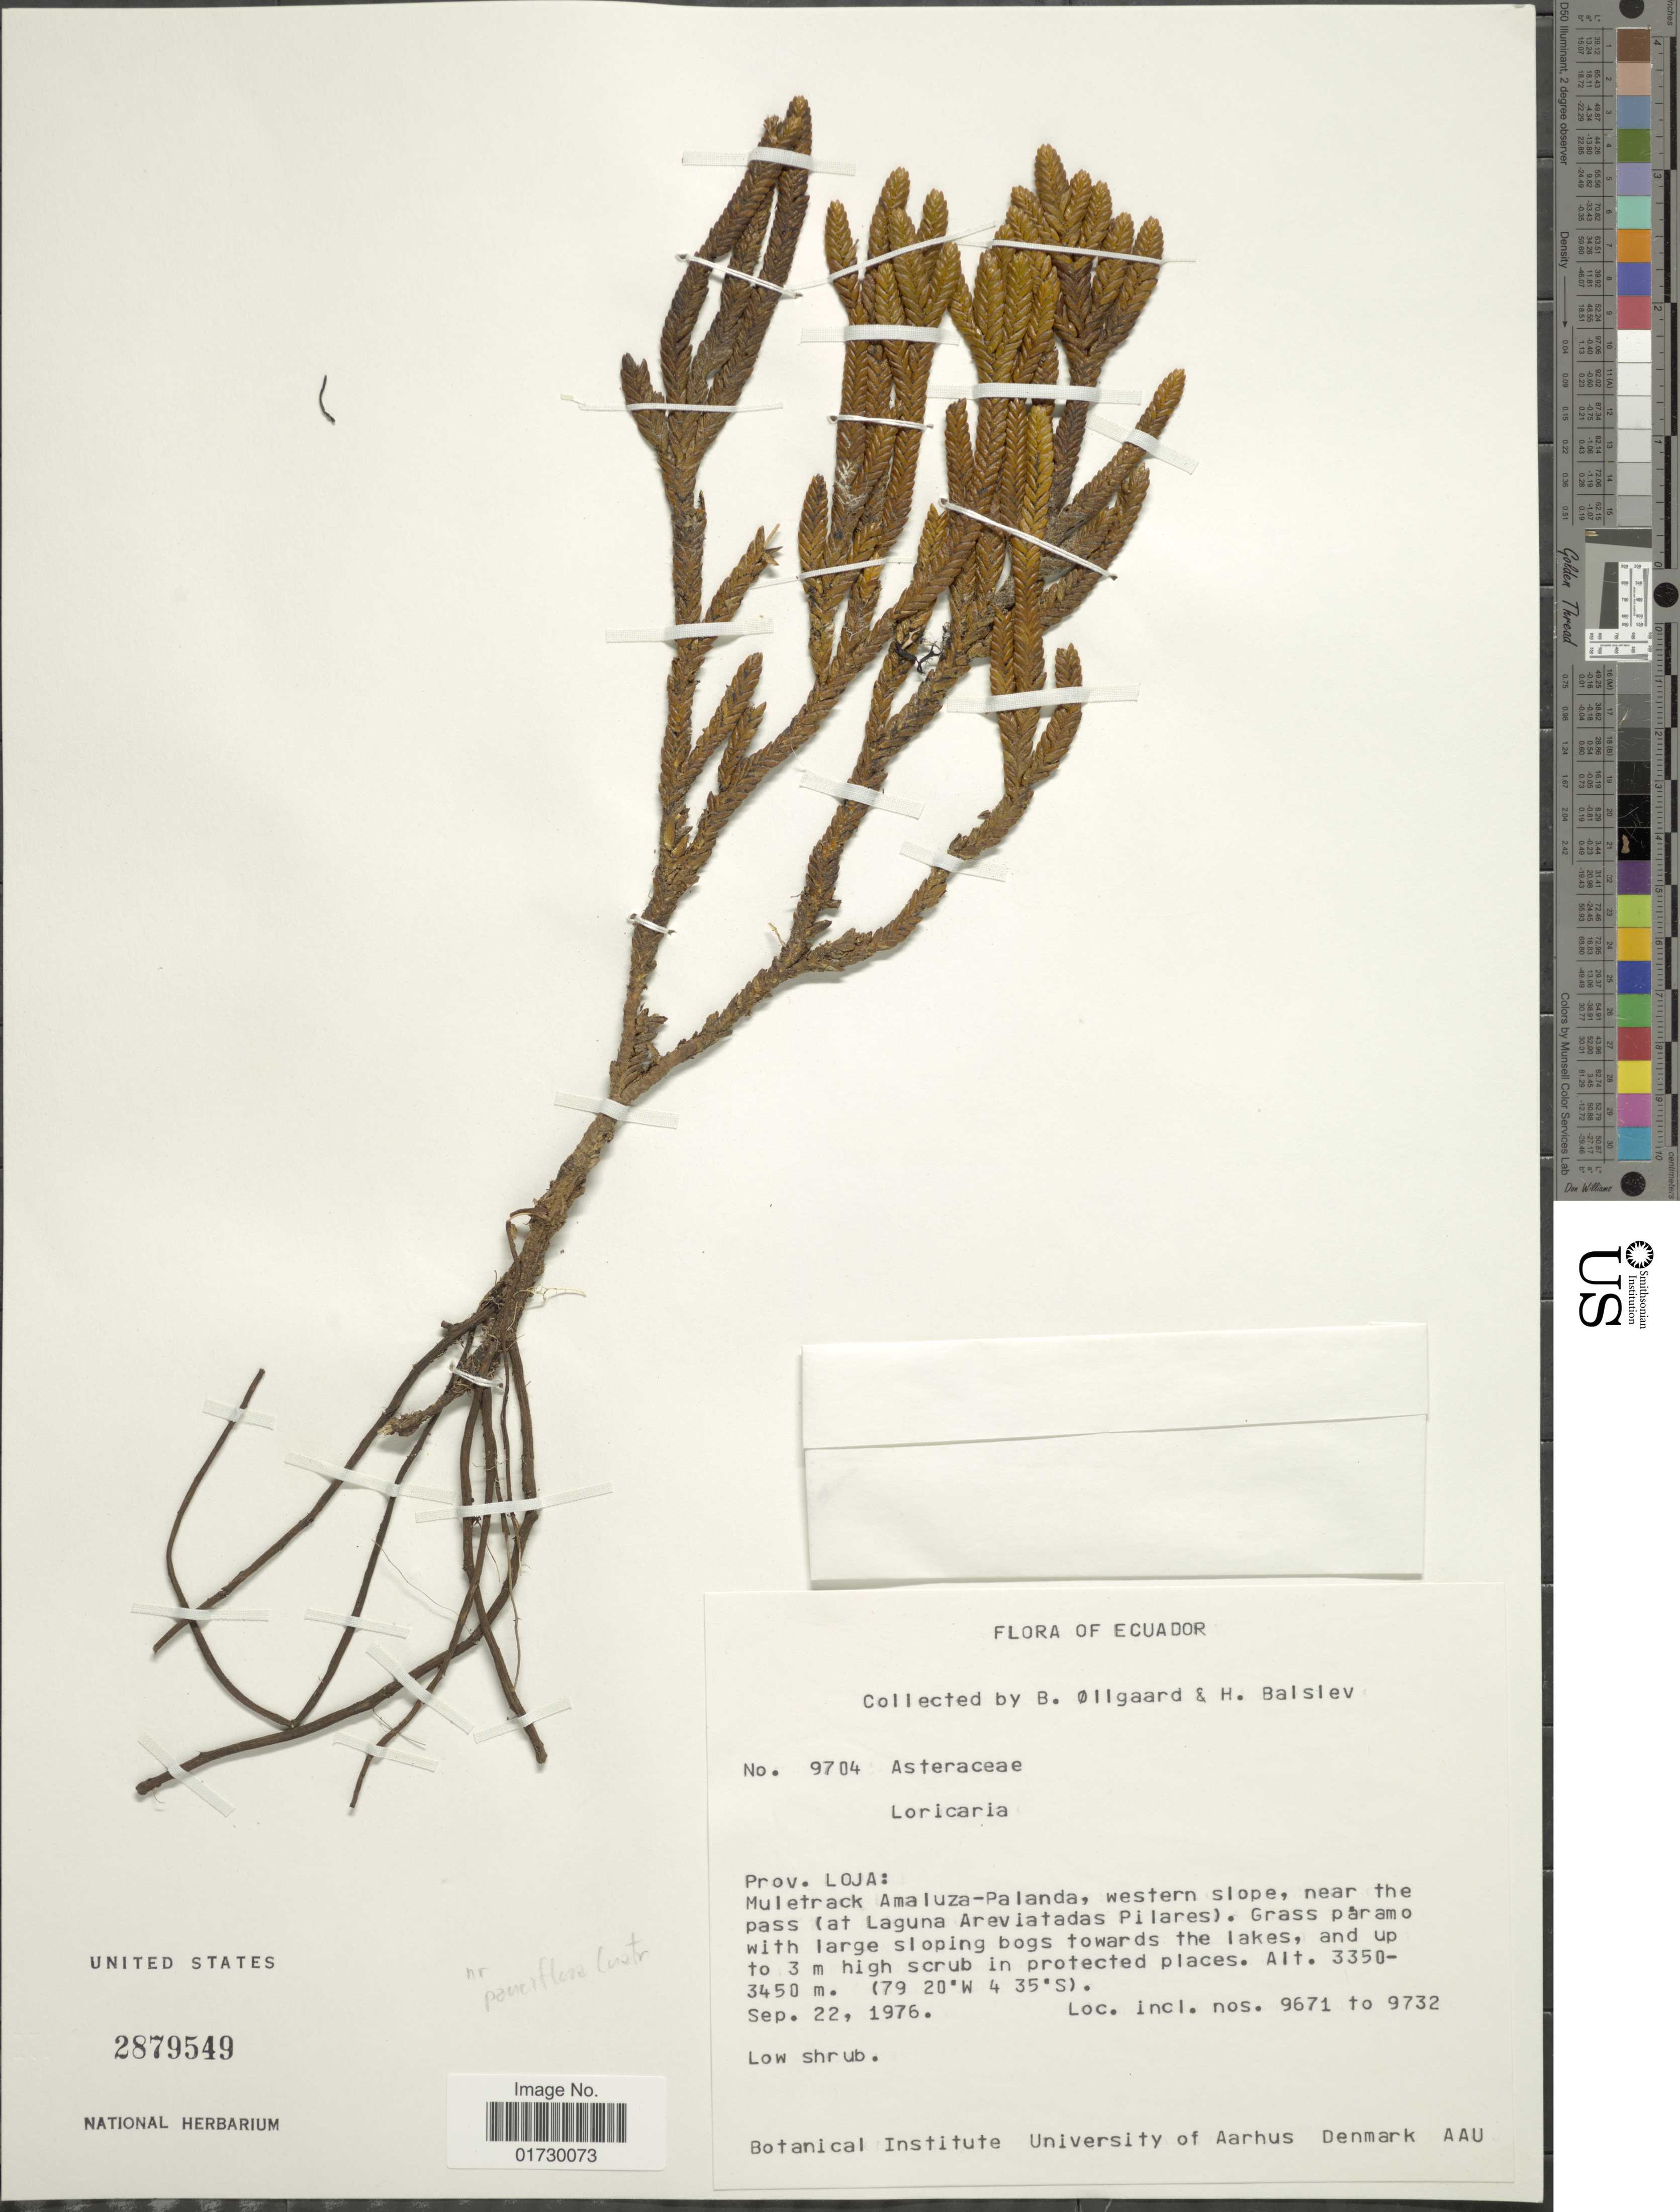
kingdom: Plantae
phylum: Tracheophyta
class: Magnoliopsida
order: Asterales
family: Asteraceae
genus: Loricaria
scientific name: Loricaria sp.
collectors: B. Øllgaard & H. Balslev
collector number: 9704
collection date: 1976-09-22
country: Ecuador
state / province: Loja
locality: Prov. Loja: Muletrack maluza-Palanda, western slope, near the pass (at Laguna Areviatadas Pilares)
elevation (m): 3350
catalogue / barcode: US 2879549